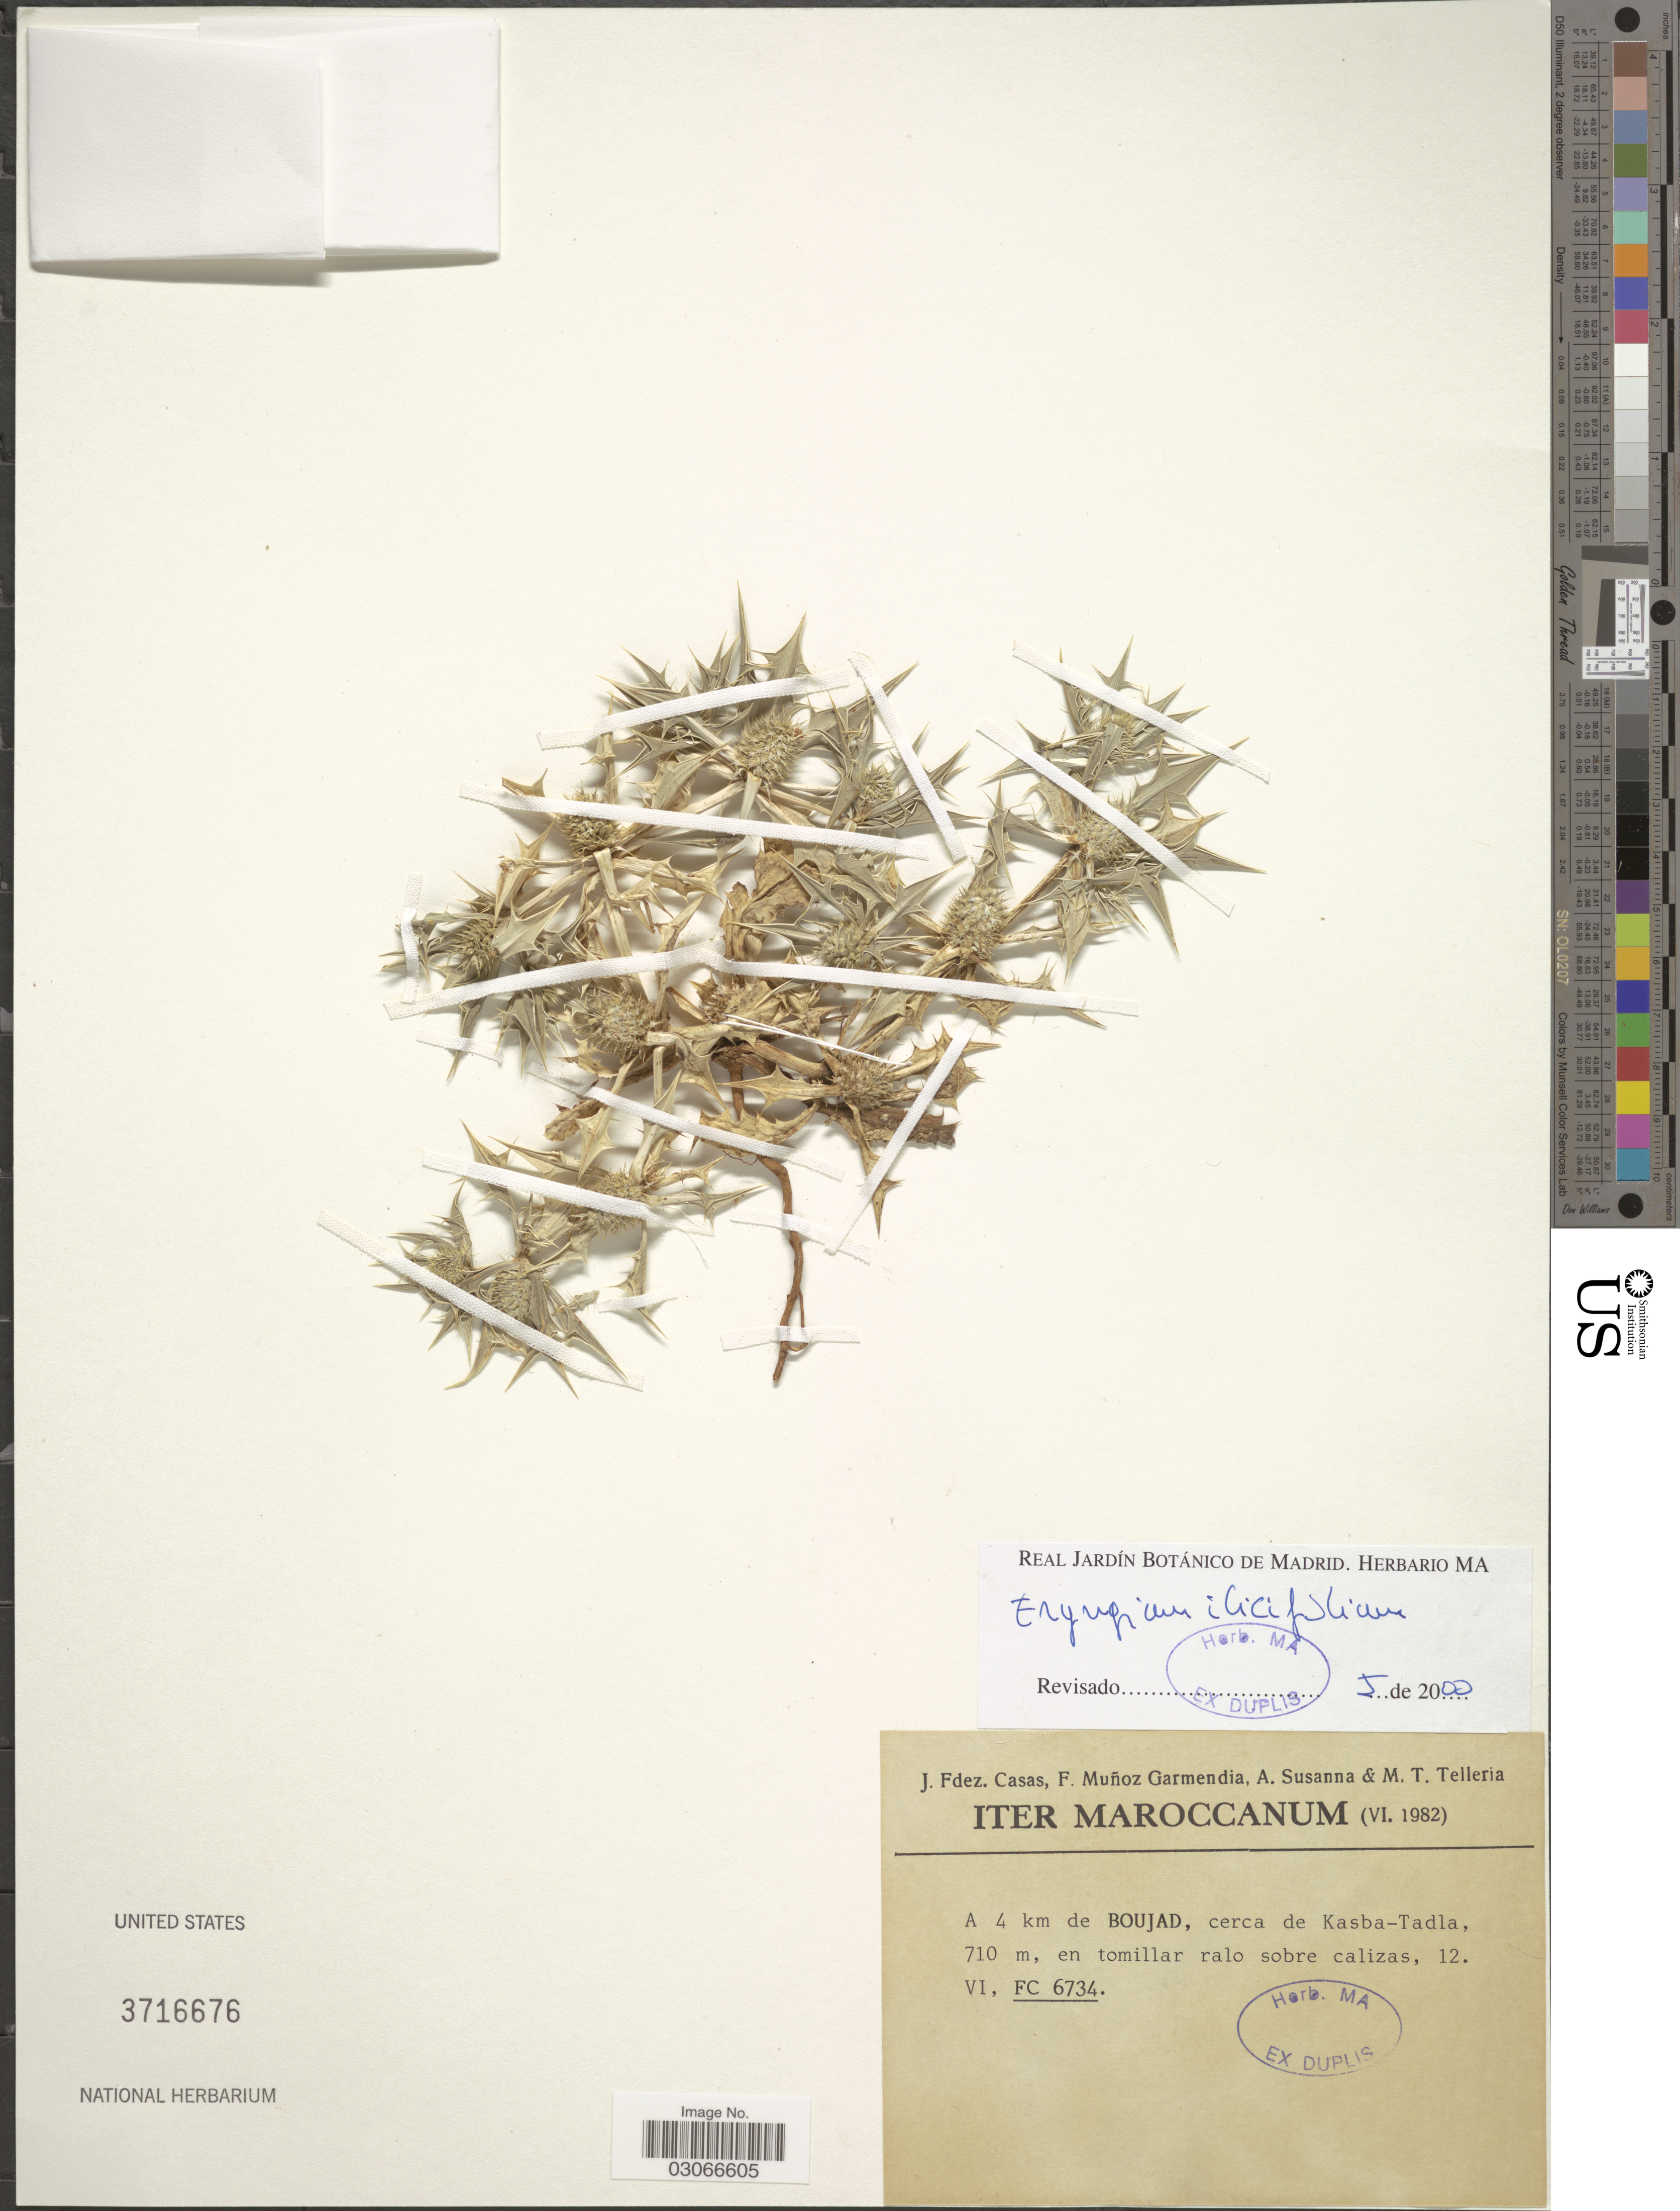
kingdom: Plantae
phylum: Tracheophyta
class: Magnoliopsida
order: Apiales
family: Apiaceae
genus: Eryngium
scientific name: Eryngium ilicifolium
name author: Lam.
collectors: J. Casas, F. Muñoz Garmendia, A. Susanna & M. Telleria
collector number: FC 6734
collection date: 1982-06-12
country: Morocco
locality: Iter Maroccanum. A 4 km de Boujad, cerca de Kasba-Tadla.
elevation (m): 710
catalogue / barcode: US 3716676